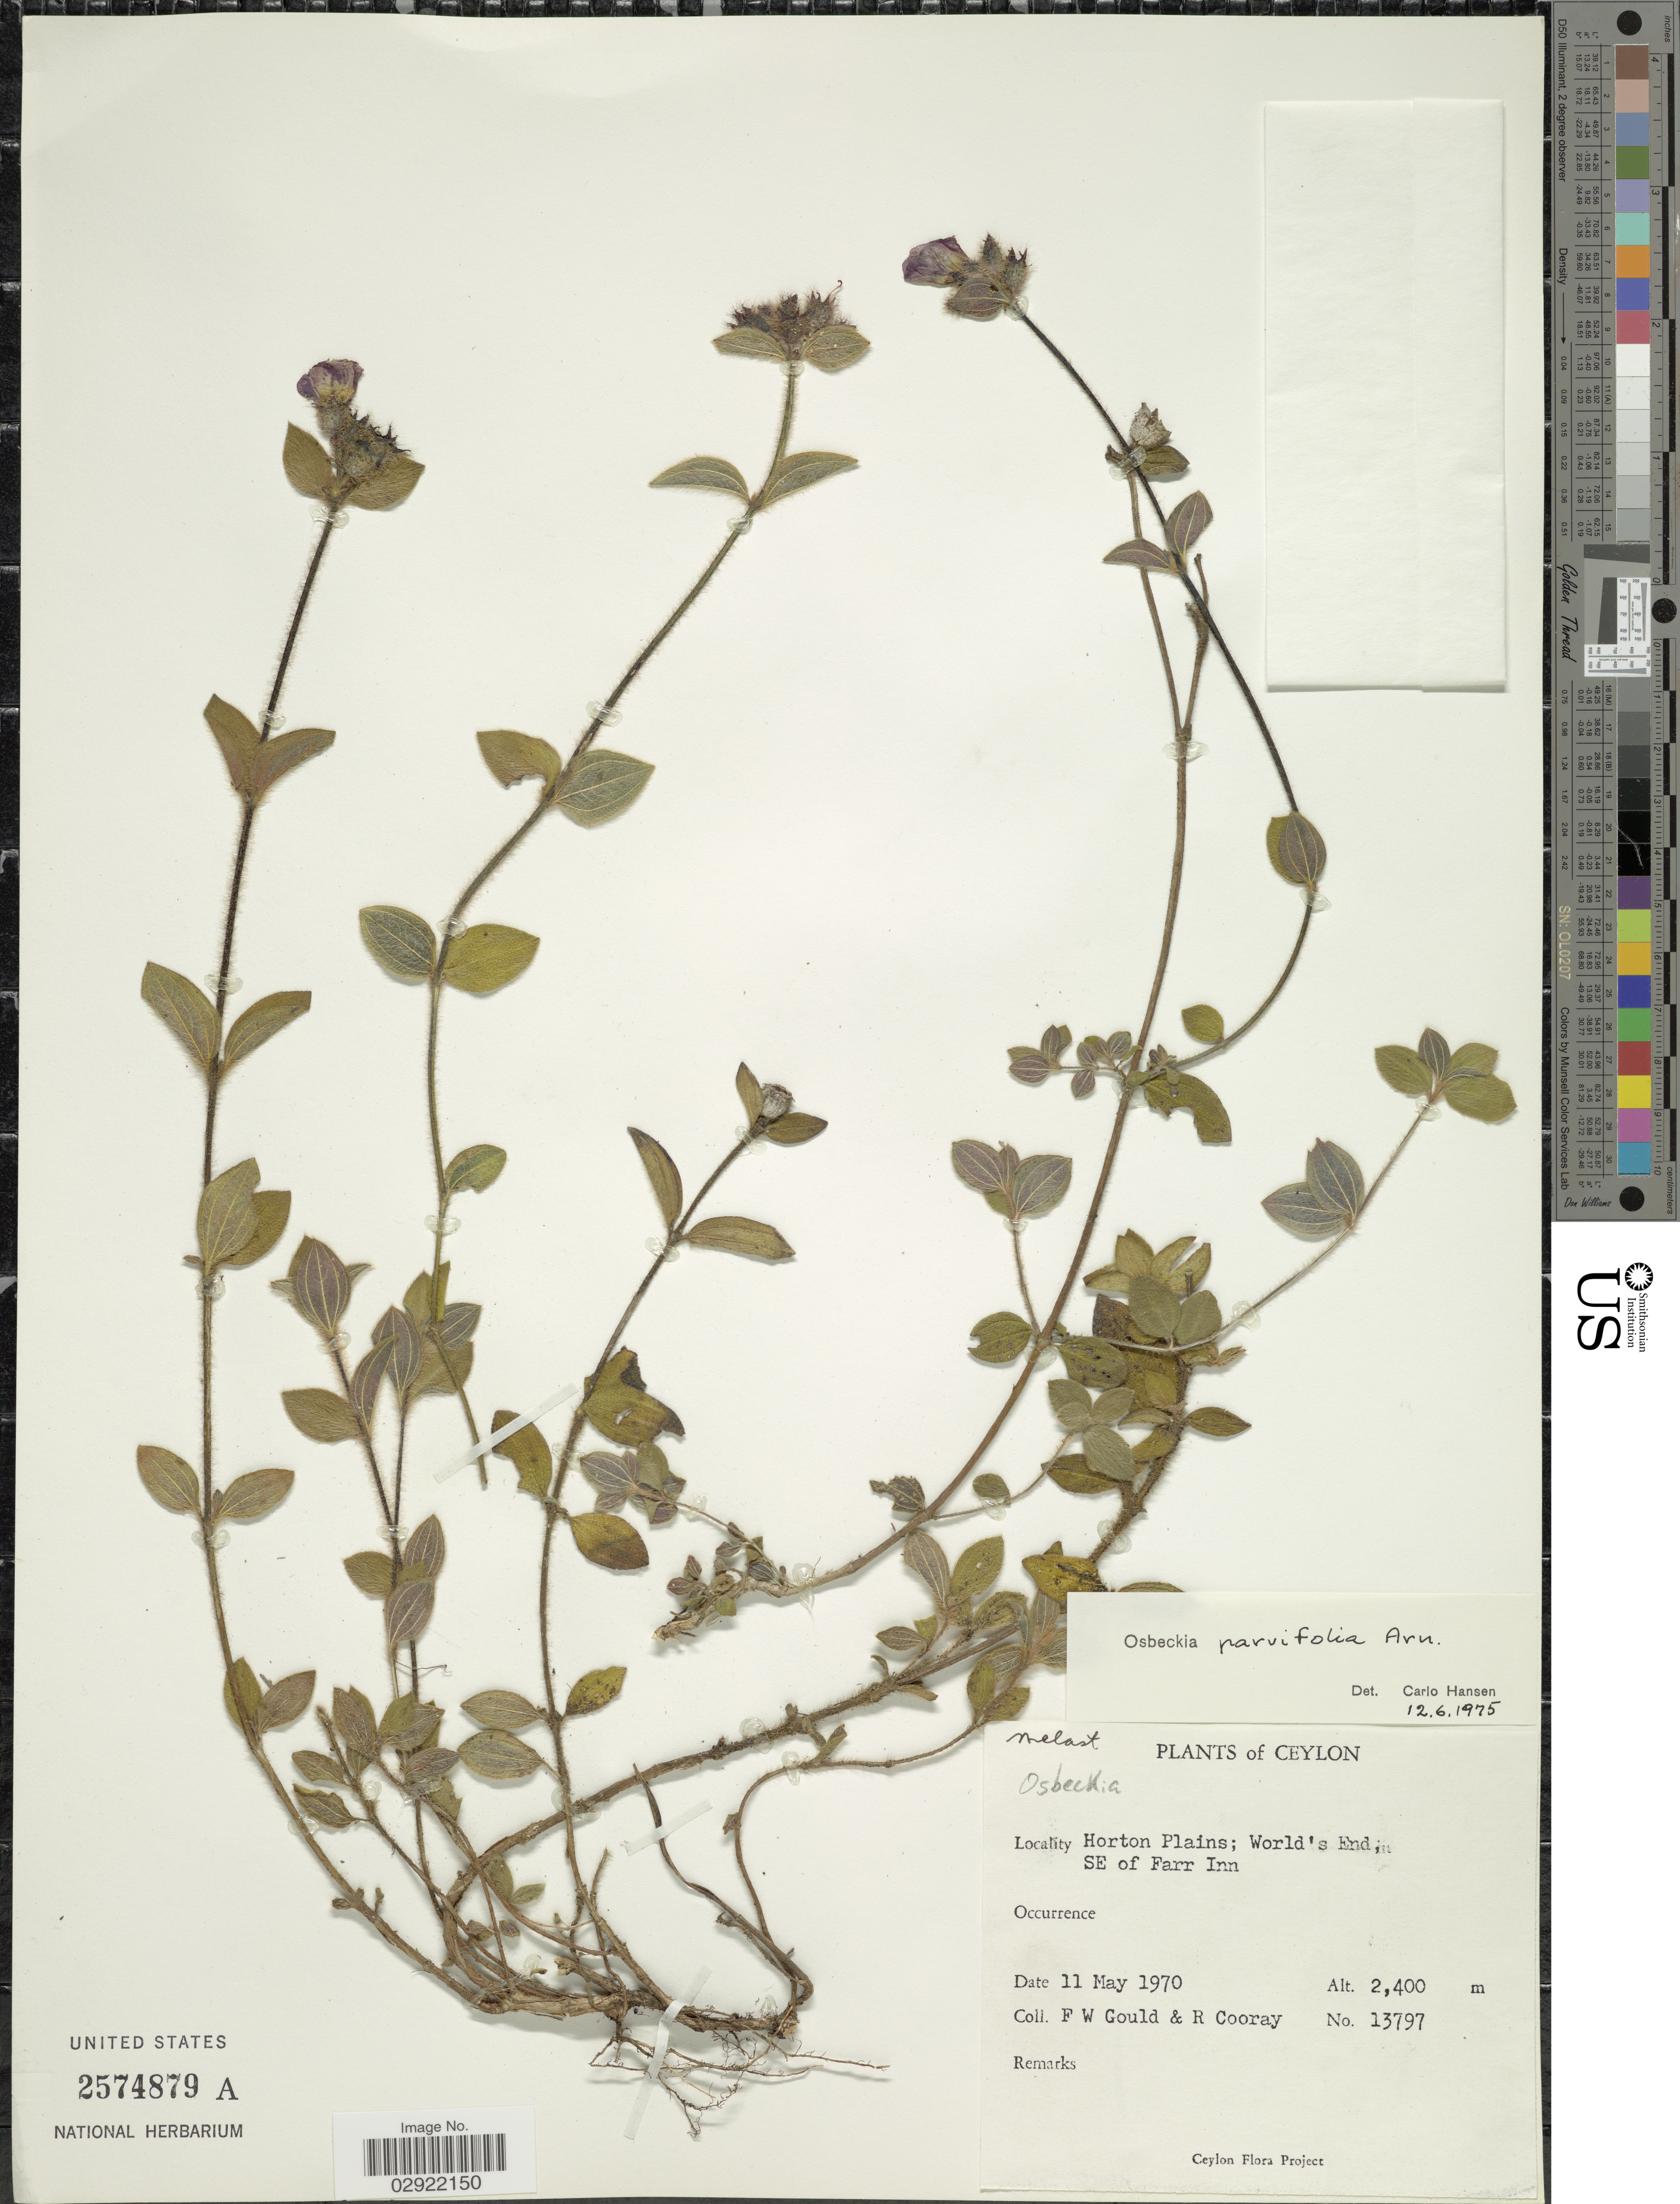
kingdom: Plantae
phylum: Tracheophyta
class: Magnoliopsida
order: Myrtales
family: Melastomataceae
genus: Osbeckia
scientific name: Osbeckia parvifolia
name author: Arn.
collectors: F. W. Gould & R. Cooray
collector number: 13797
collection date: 1970-05-11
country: Sri Lanka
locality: Ceylon. Horton Plains; World's End, SE of Farr Inn.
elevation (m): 2400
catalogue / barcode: US 2574879A